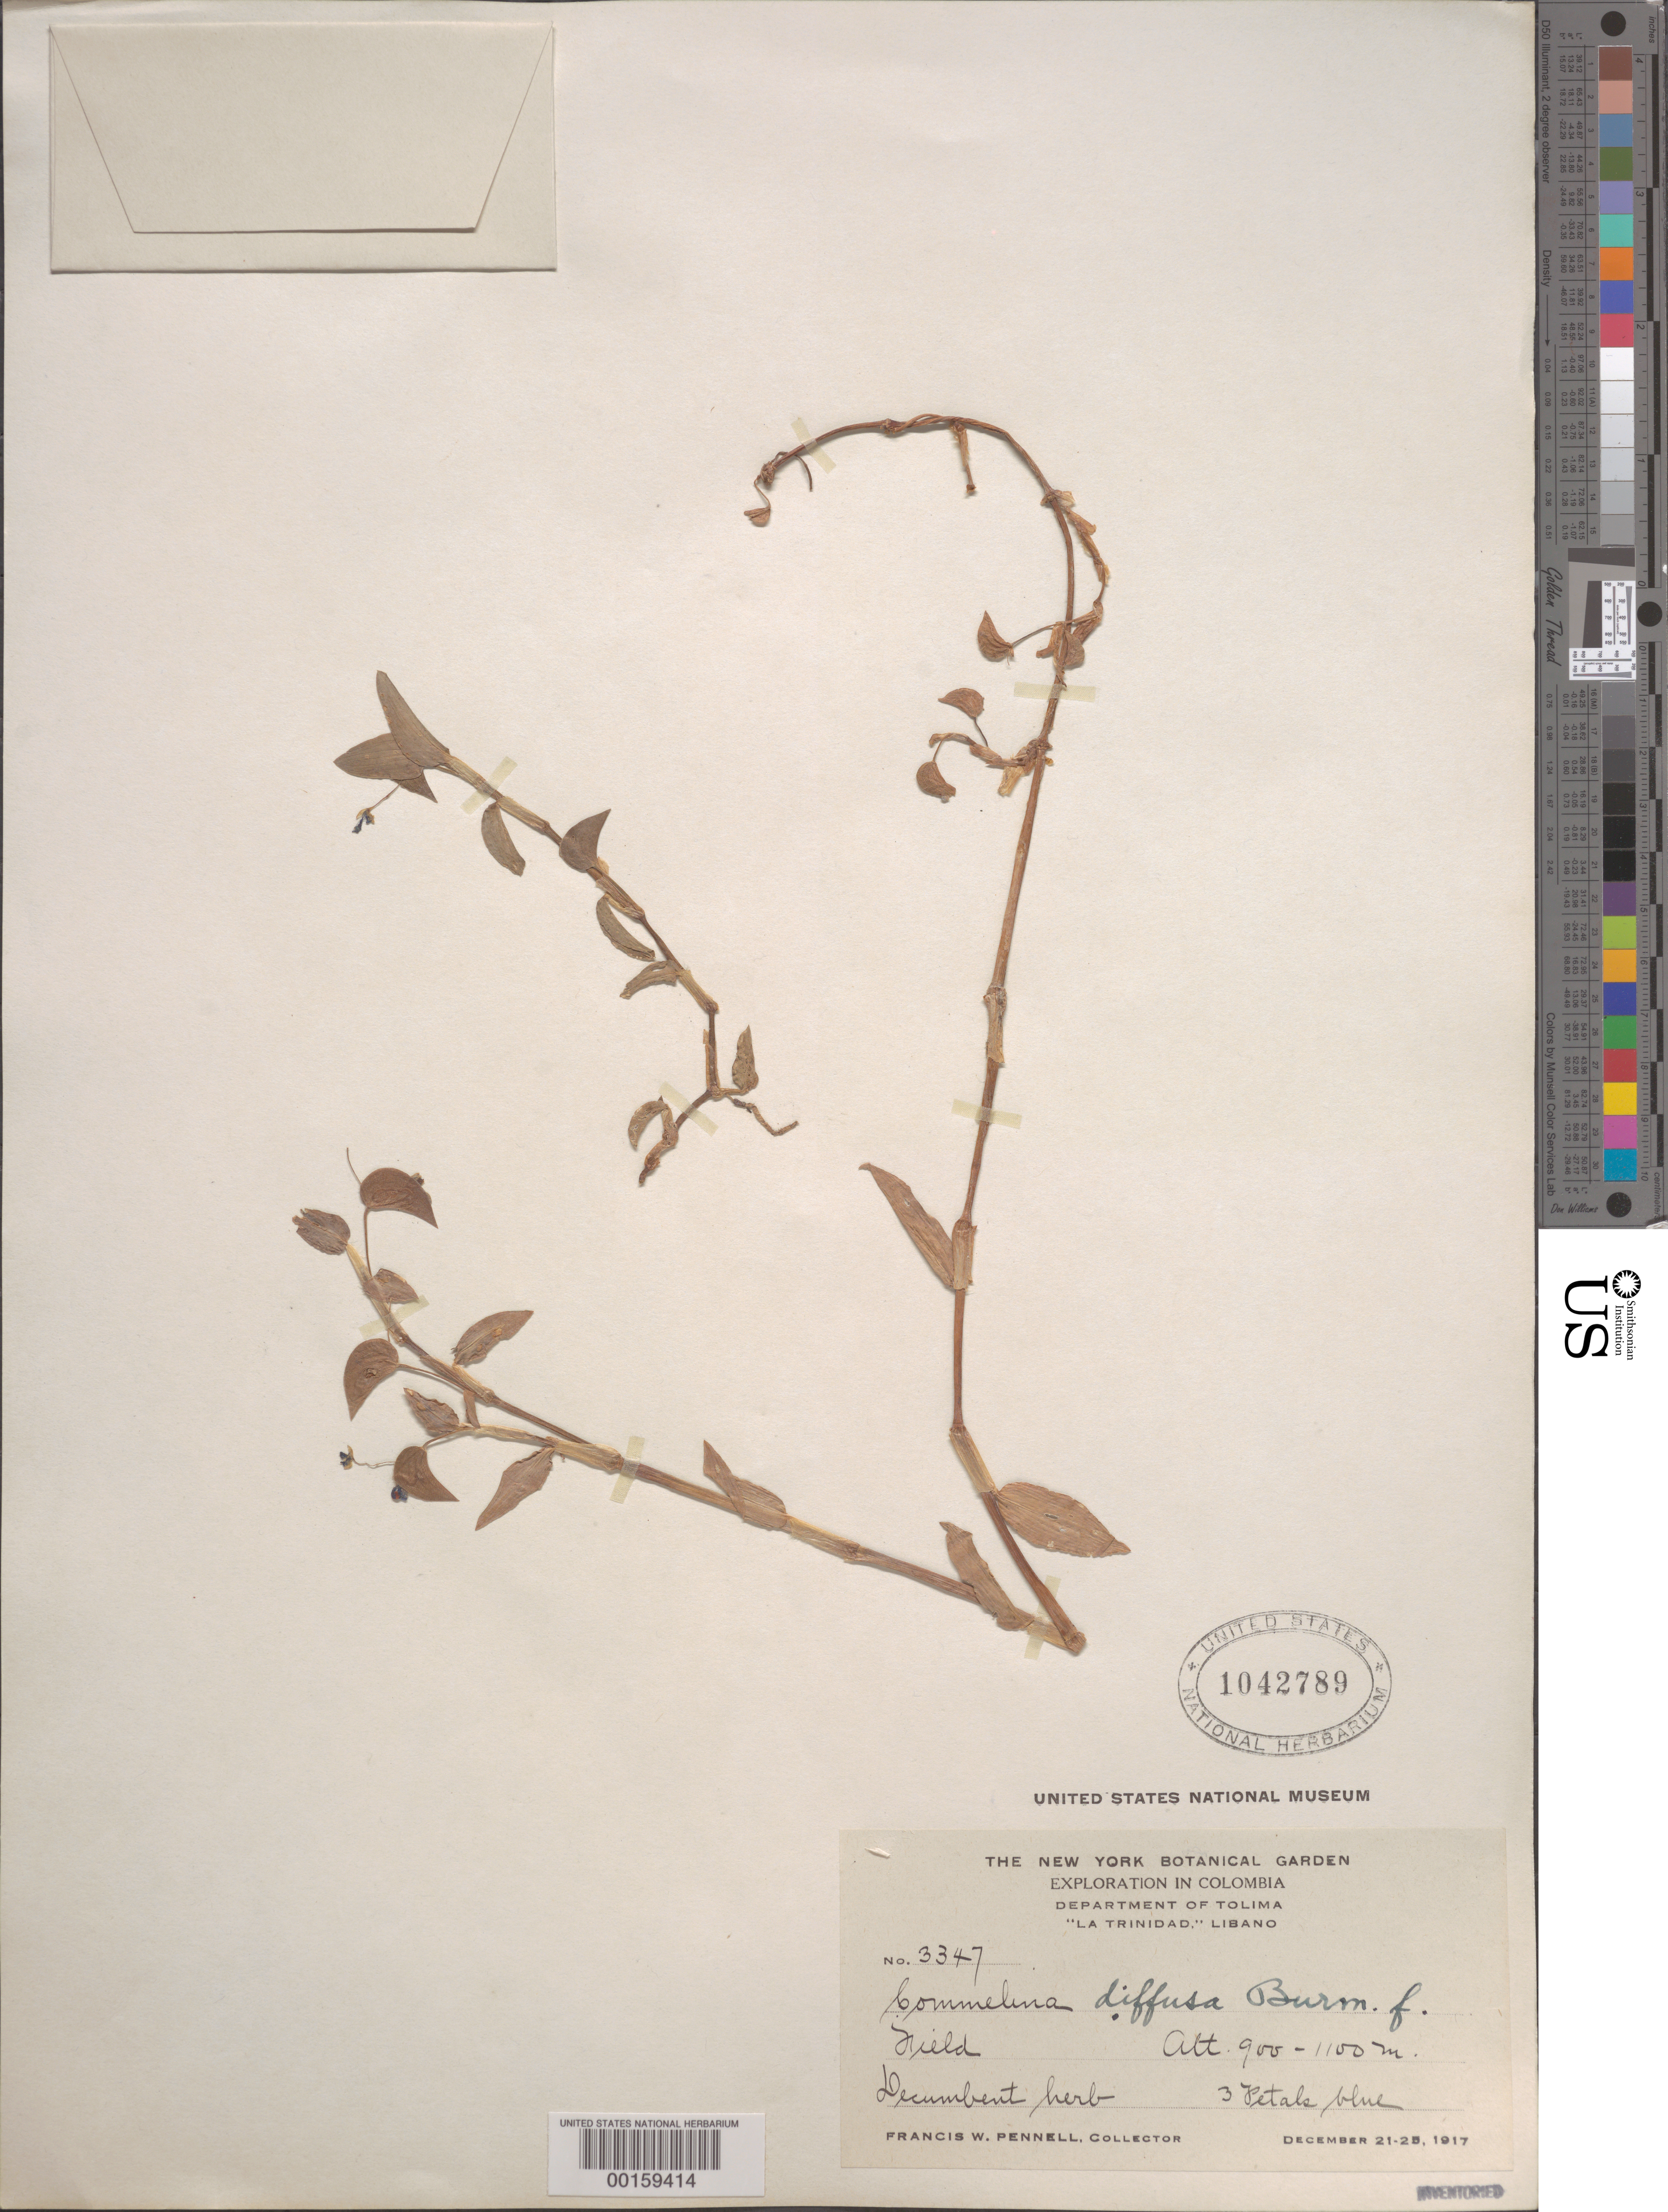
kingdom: Plantae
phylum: Tracheophyta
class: Liliopsida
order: Commelinales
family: Commelinaceae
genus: Commelina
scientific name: Commelina diffusa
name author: Burm. f.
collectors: F. W. Pennell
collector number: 3347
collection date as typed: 21 Dec 1917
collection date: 1917-12-21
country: Colombia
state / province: Tolima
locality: La Trinidad, Libano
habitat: Field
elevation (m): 900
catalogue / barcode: US 1042789